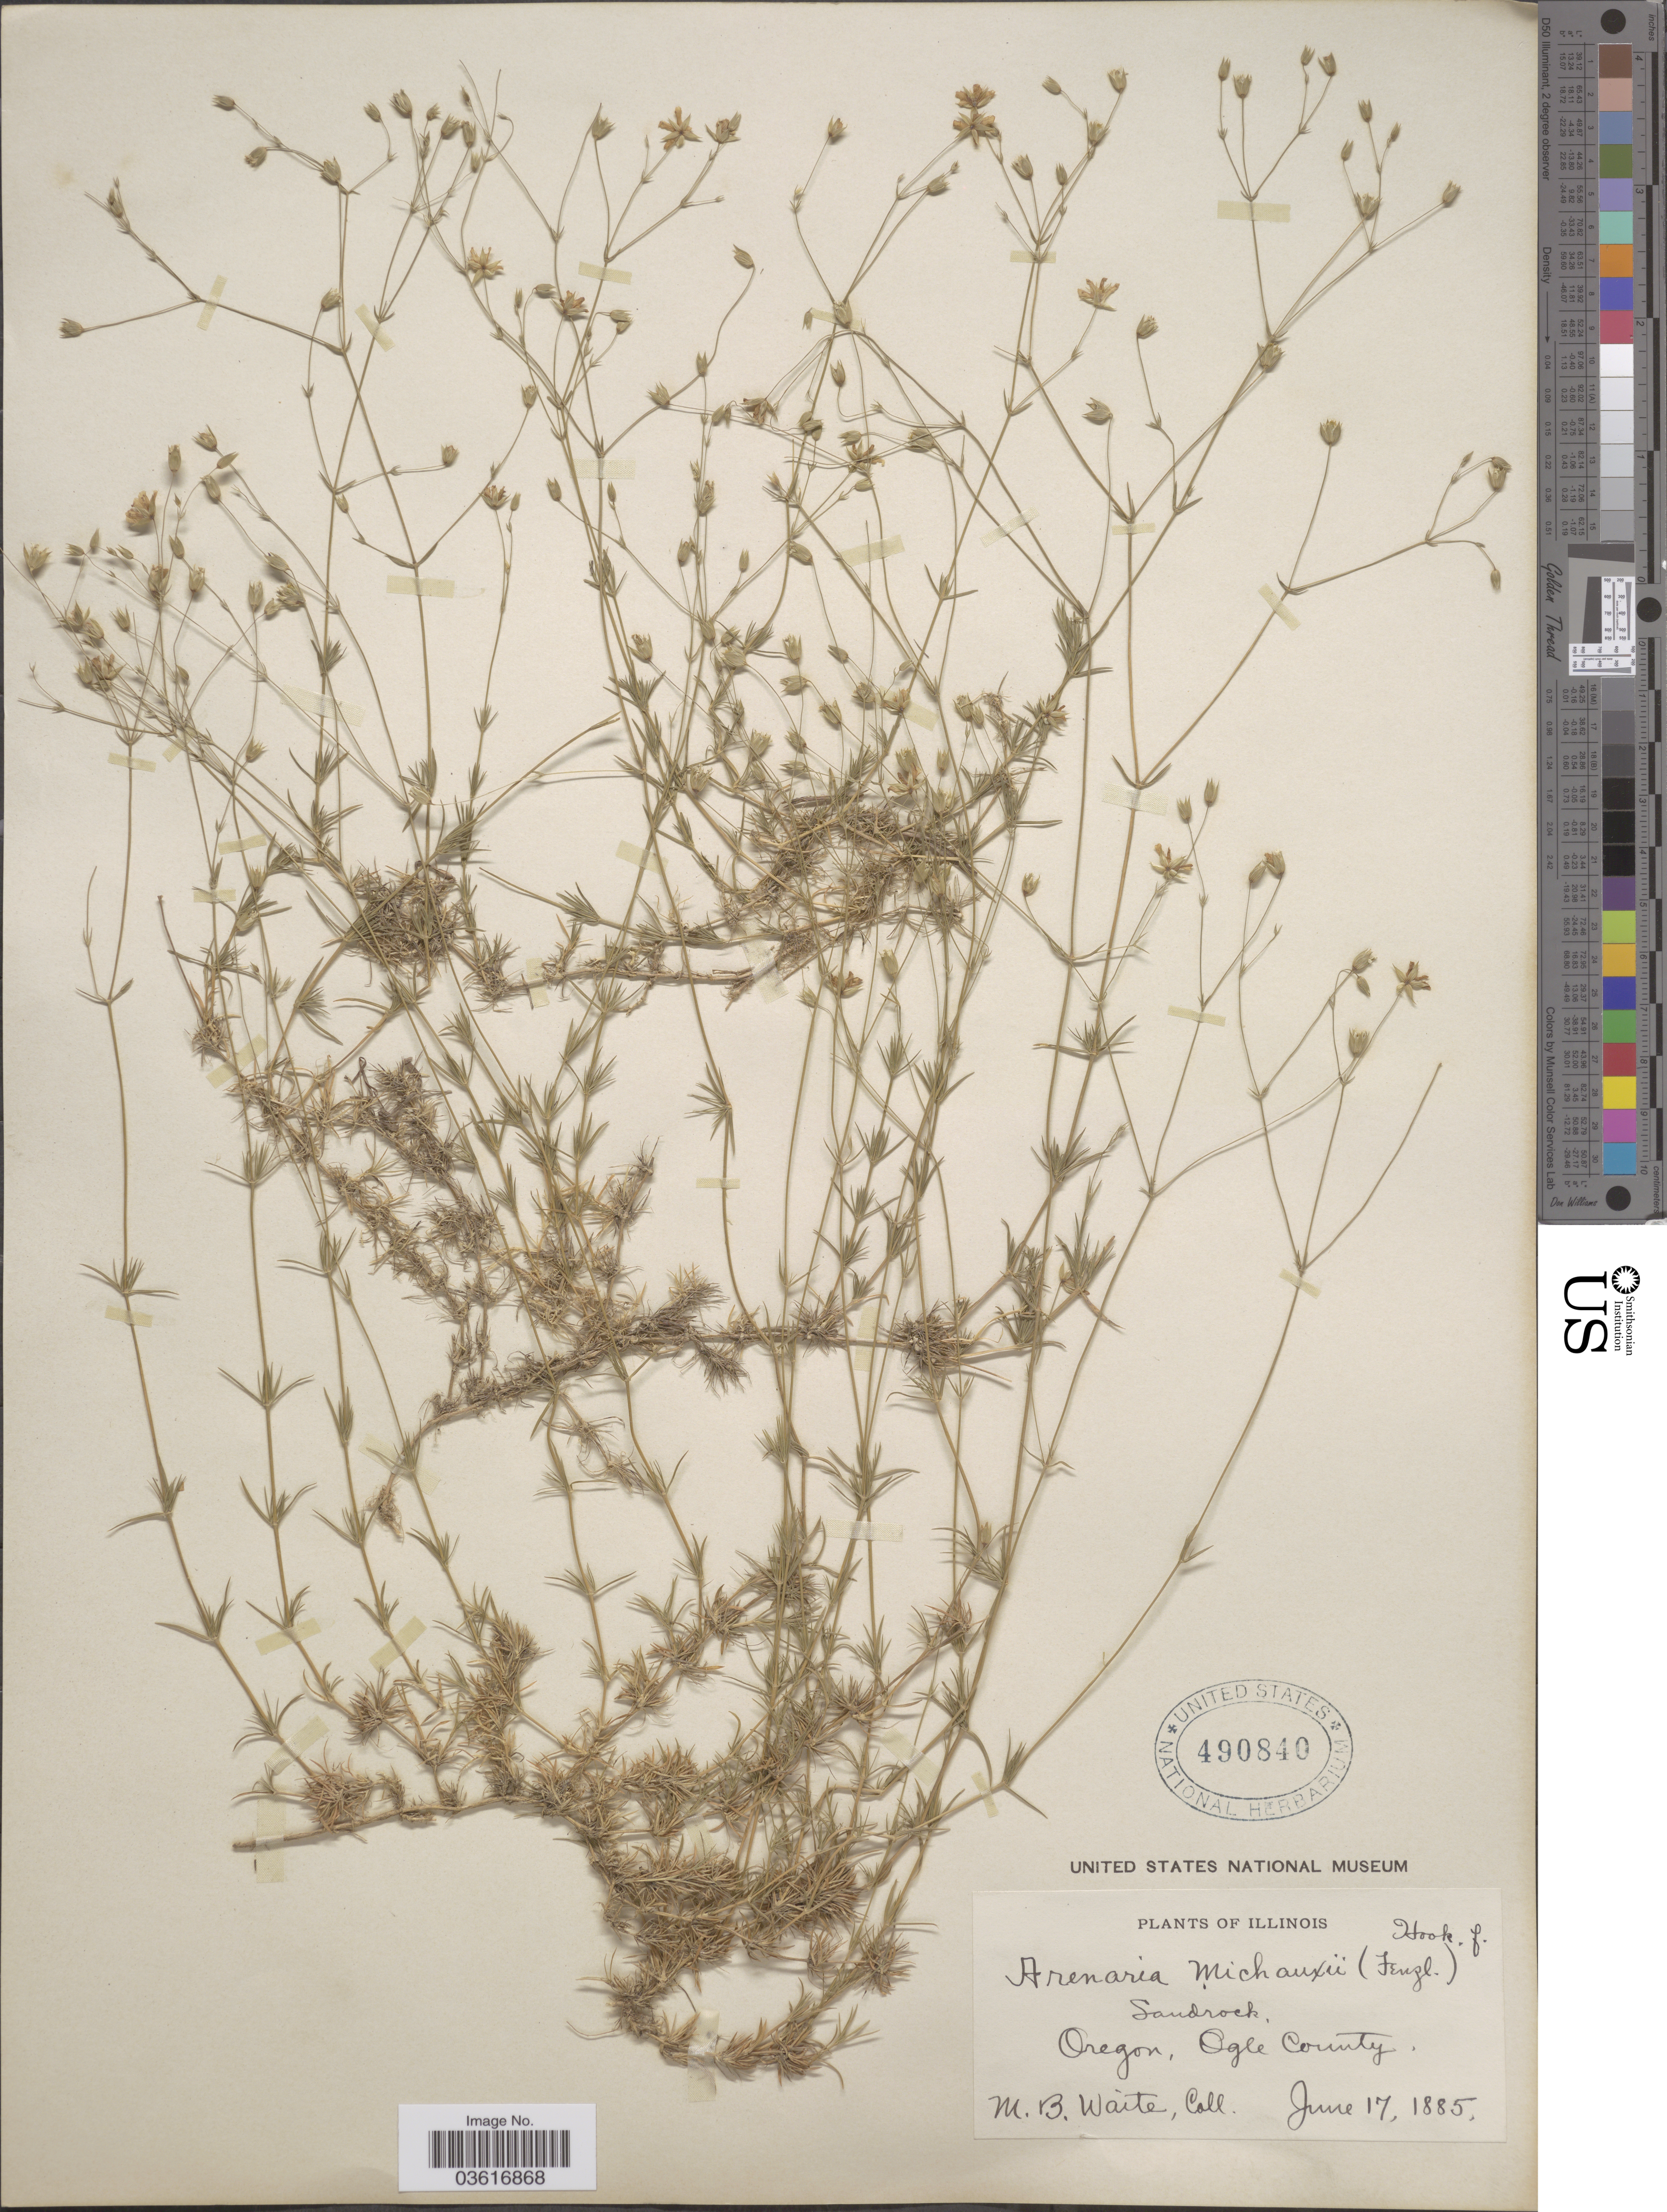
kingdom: Plantae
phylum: Tracheophyta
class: Magnoliopsida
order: Caryophyllales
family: Caryophyllaceae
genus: Minuartia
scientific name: Minuartia stricta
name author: (Sw.) Hiern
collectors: M. B. Waite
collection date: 1885-06-17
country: United States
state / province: Oregon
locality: Ogle County.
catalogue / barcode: US 490840